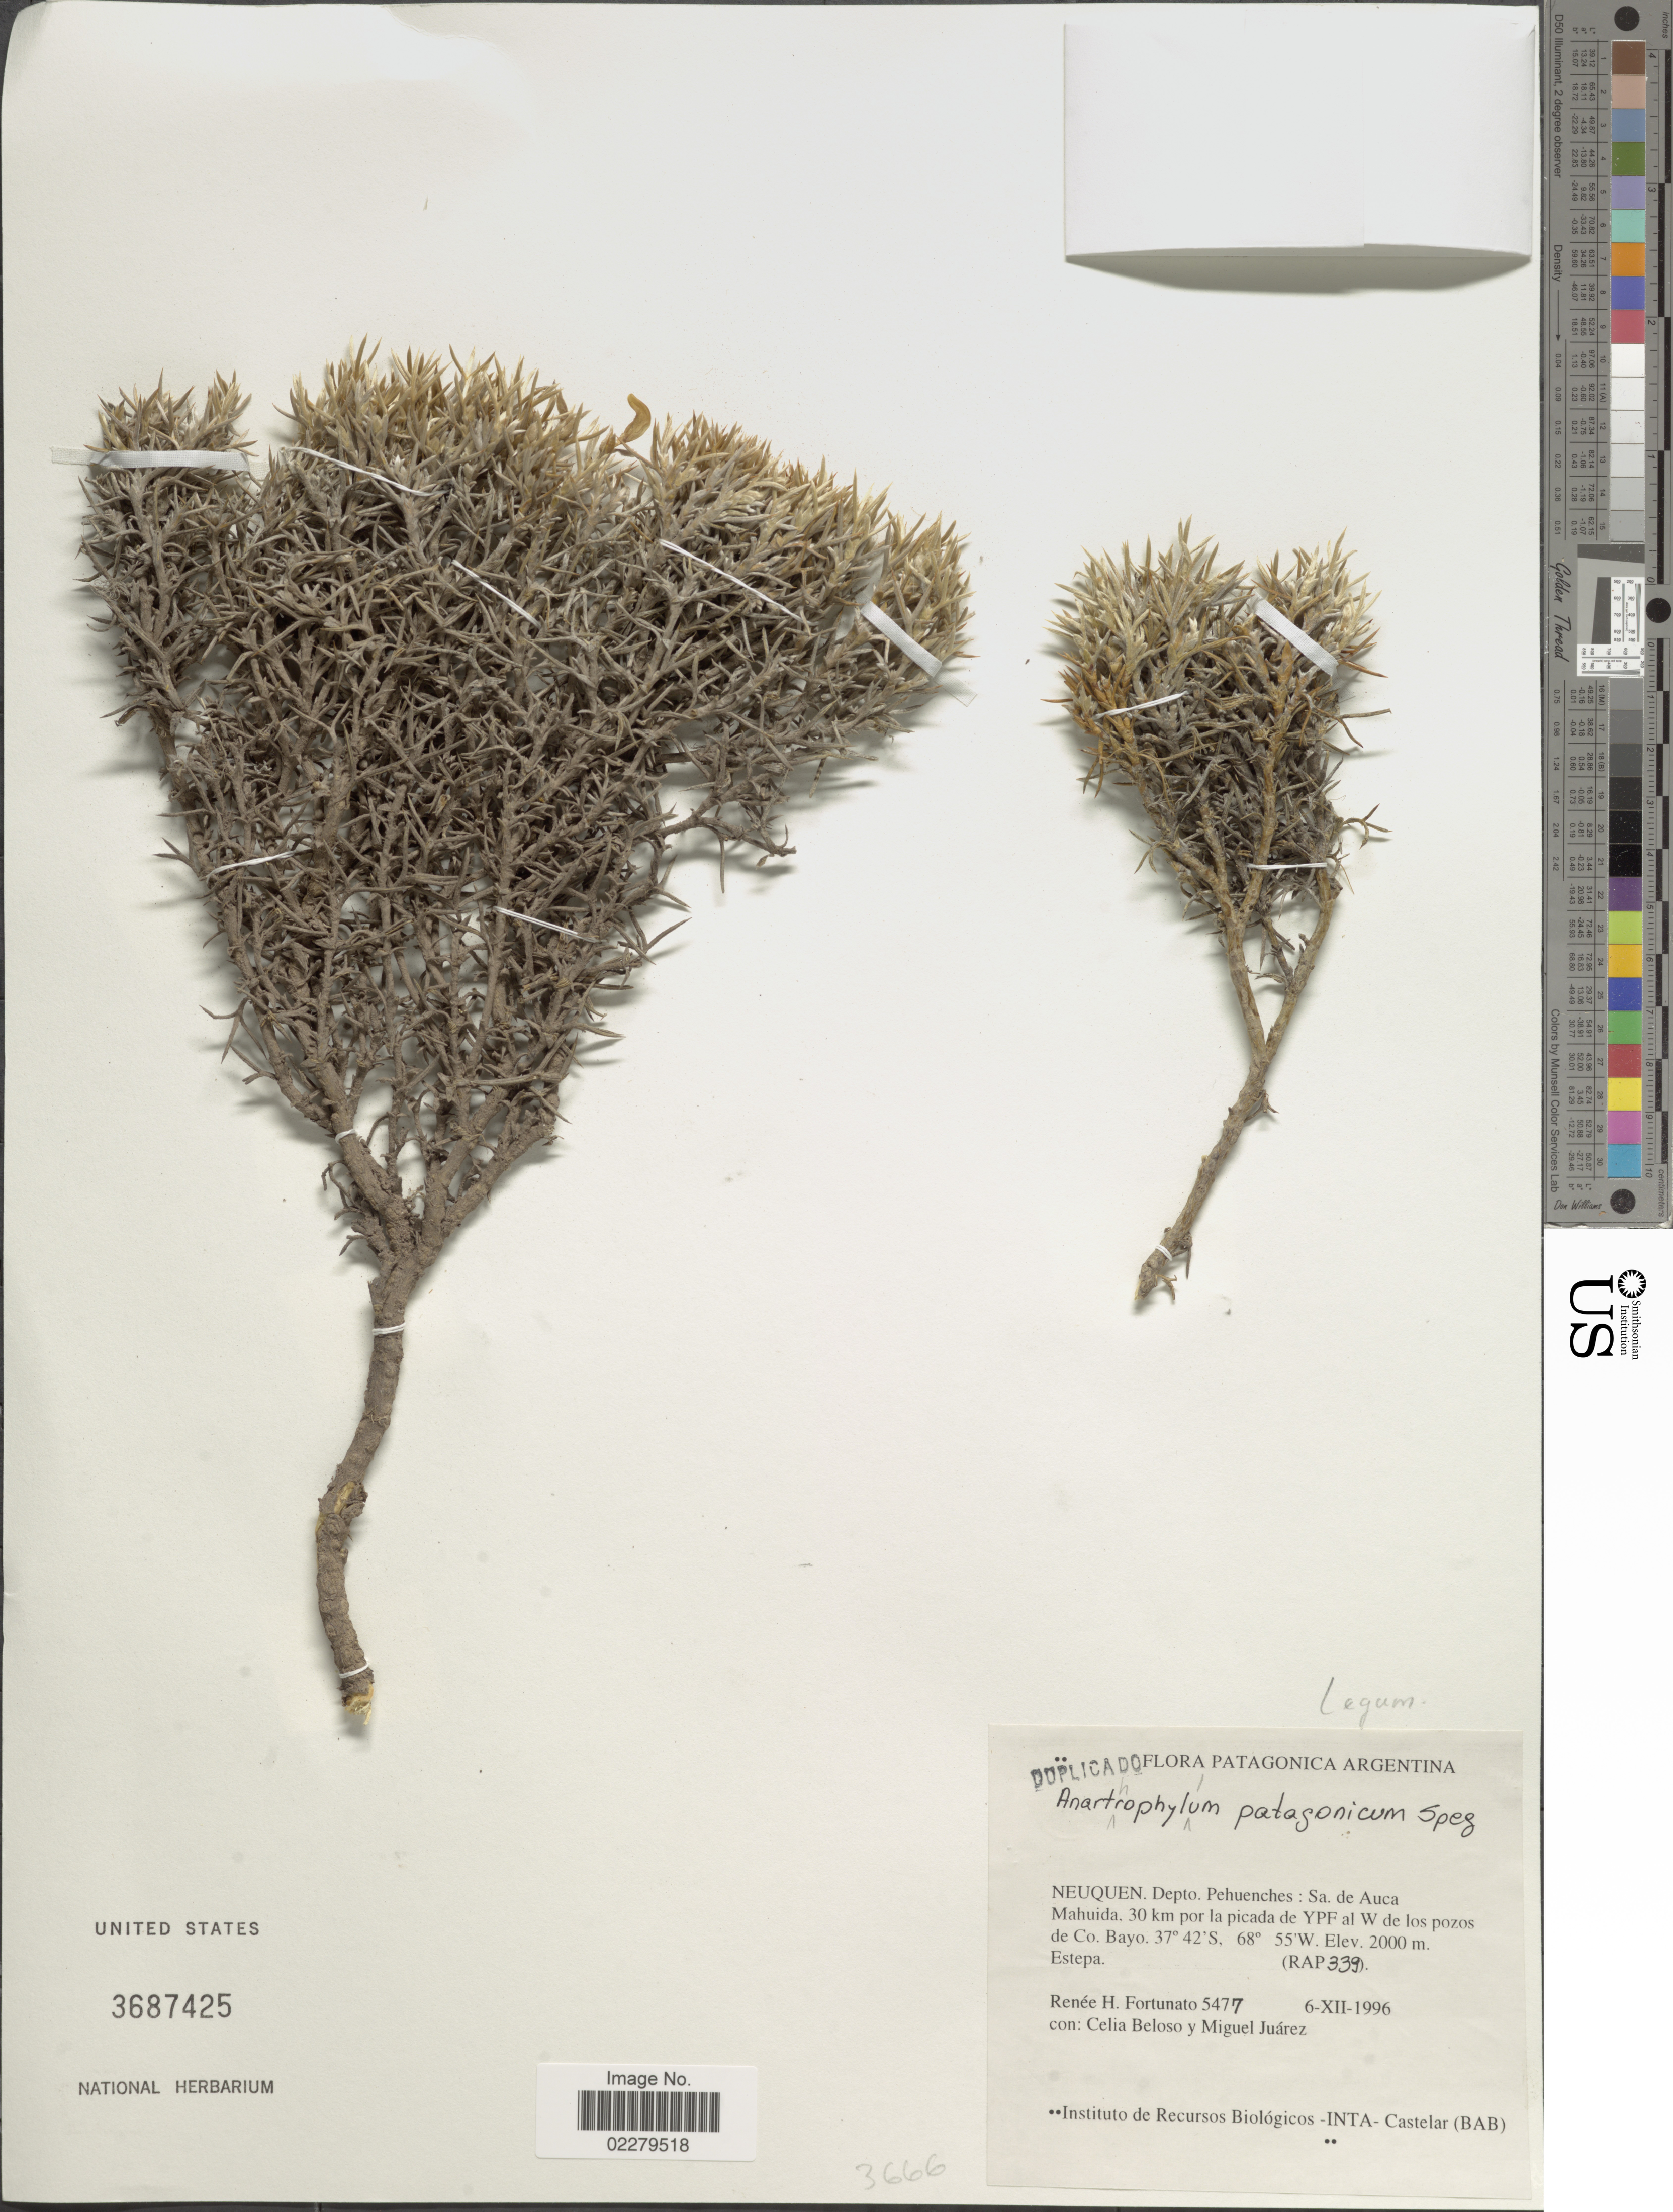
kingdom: Plantae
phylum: Tracheophyta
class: Magnoliopsida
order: Fabales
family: Fabaceae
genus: Anarthrophyllum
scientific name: Anarthrophyllum patagonicum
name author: Speg.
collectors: R. H. Fortunato, C. Beloso & M. Juarez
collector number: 5477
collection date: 1996-12-06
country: Argentina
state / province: Neuquen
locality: Depto. peheunches: Sa. de Auca Mahuida. 30 km por la picada de YPF al W de los Pozos de Co. Bayo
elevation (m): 2000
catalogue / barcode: US 3687425